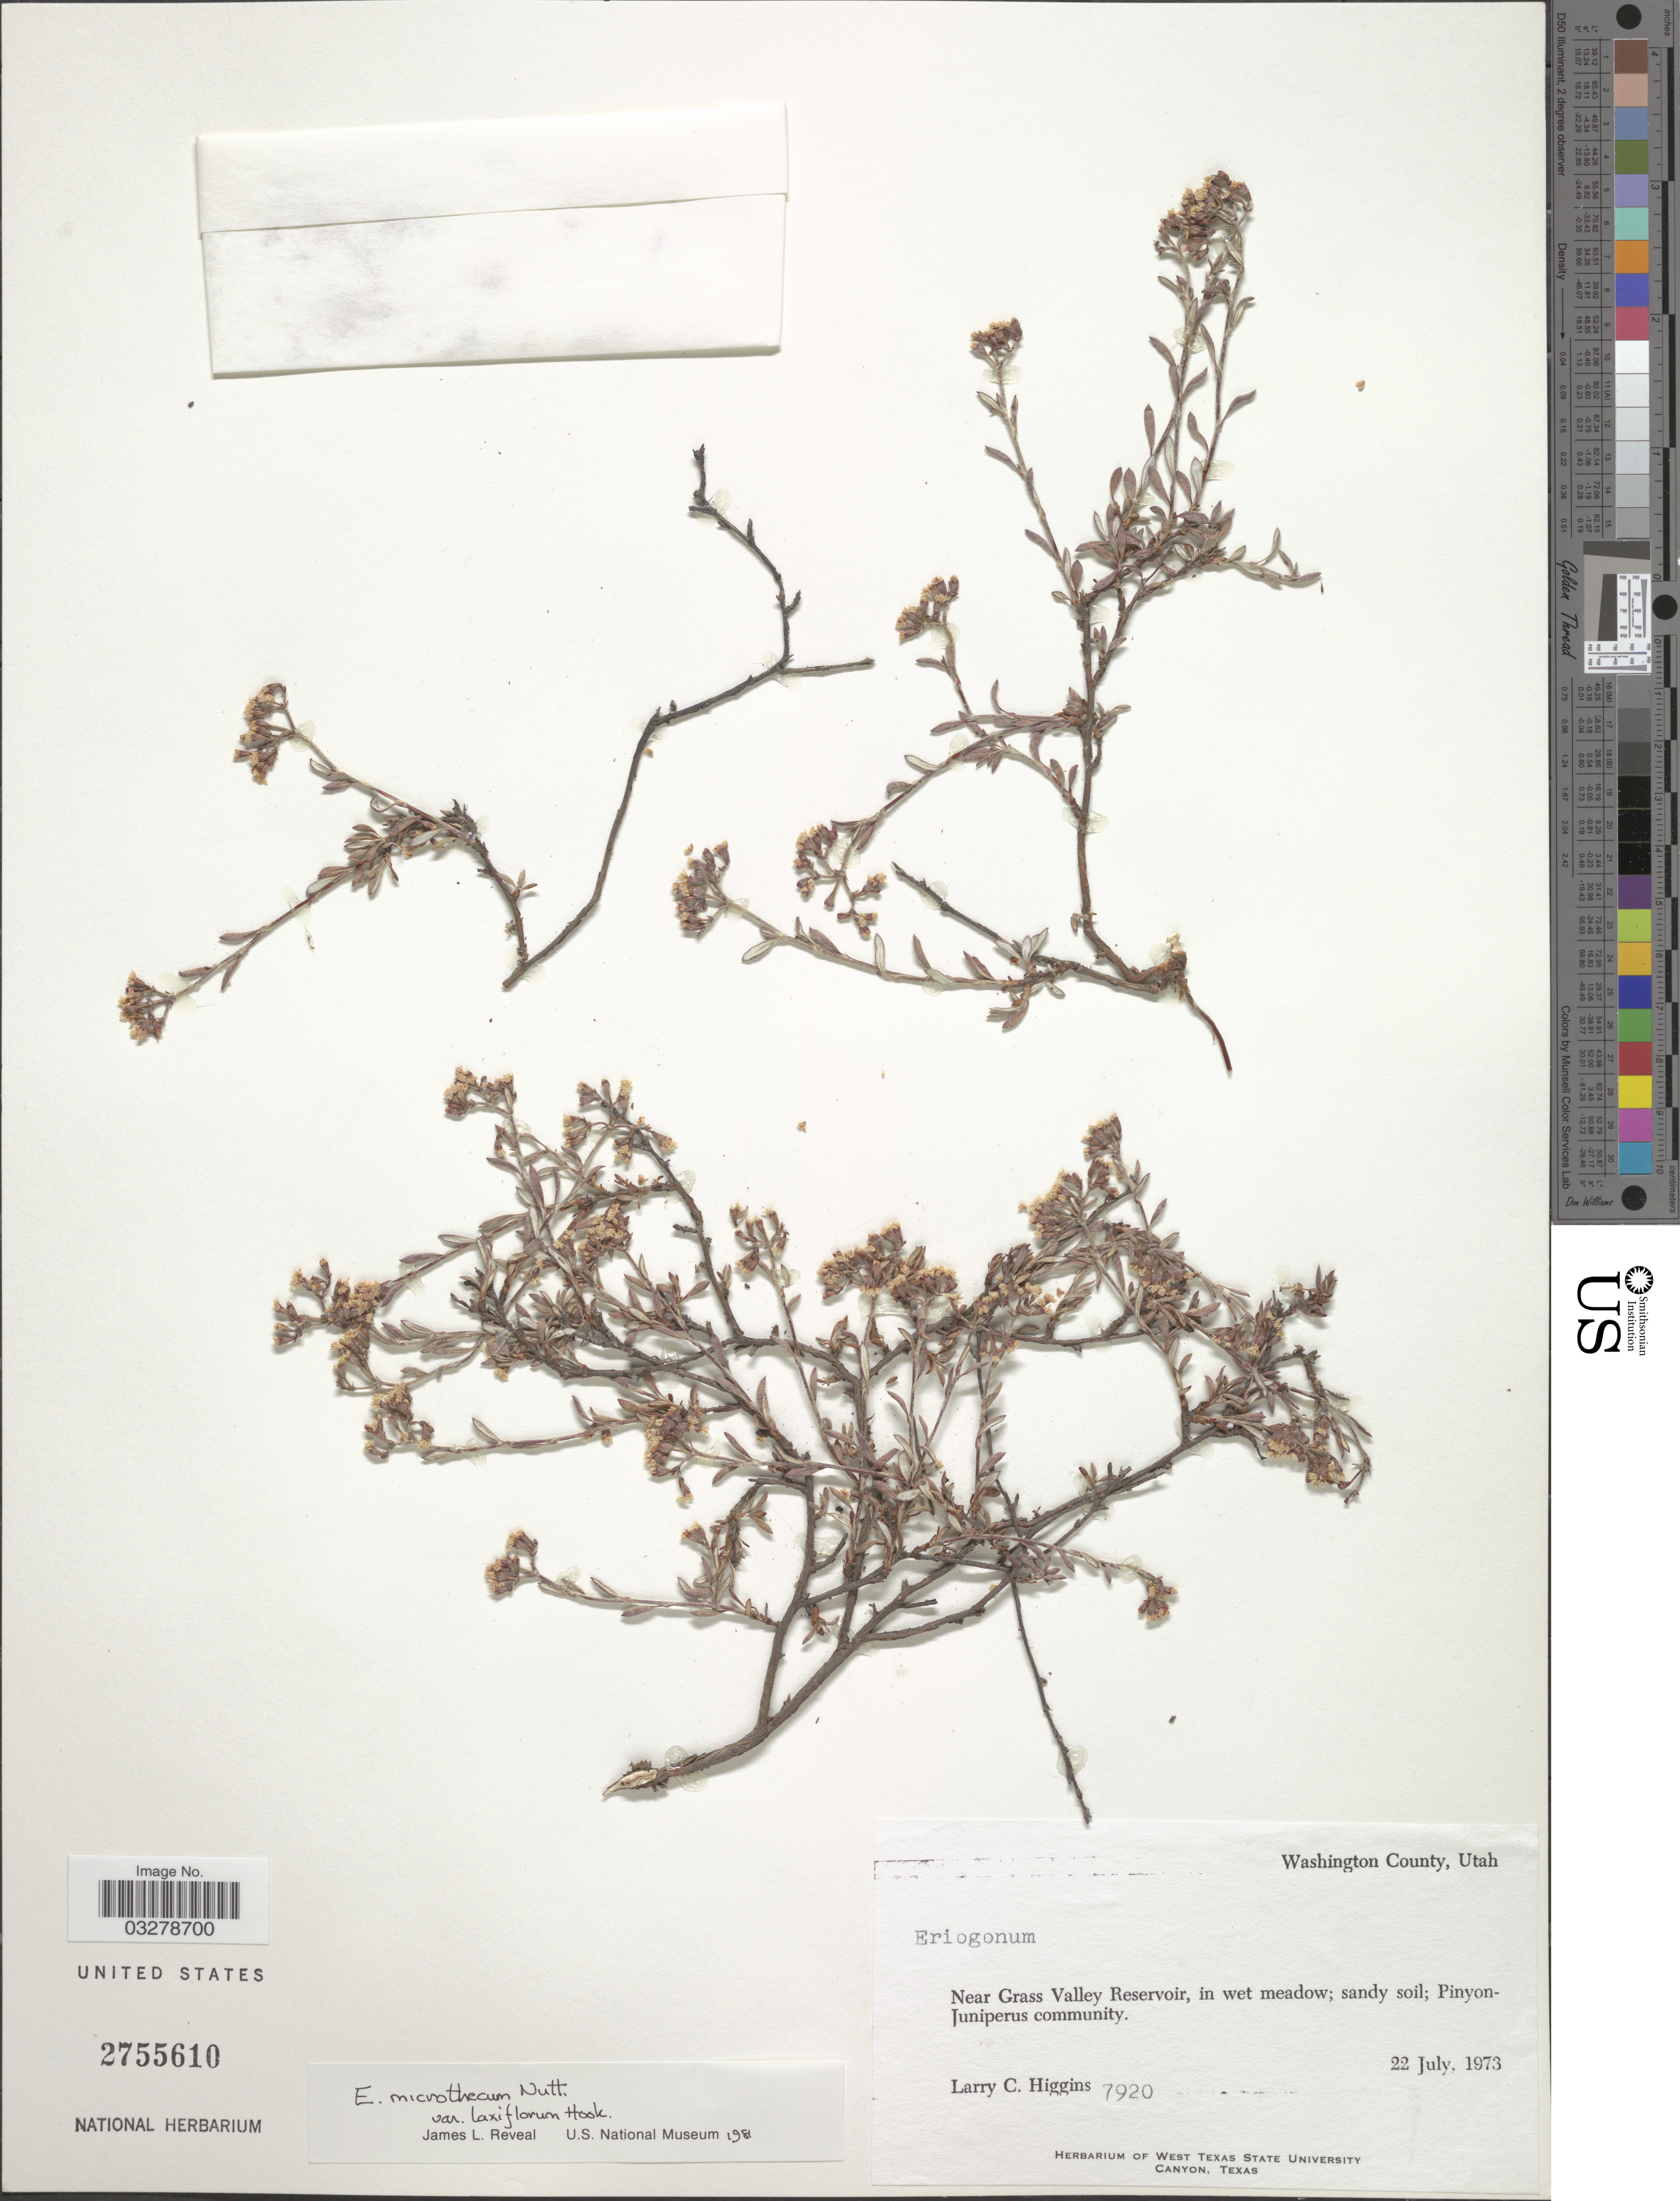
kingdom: Plantae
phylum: Tracheophyta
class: Magnoliopsida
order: Caryophyllales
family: Polygonaceae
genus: Eriogonum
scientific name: Eriogonum microtheca var. laxiflorum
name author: Hook.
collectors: L. Higgins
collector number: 7920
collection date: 1973-07-22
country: United States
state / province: Utah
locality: Washington County. Near Grass Valley Reservoir.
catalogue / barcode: US 2755610